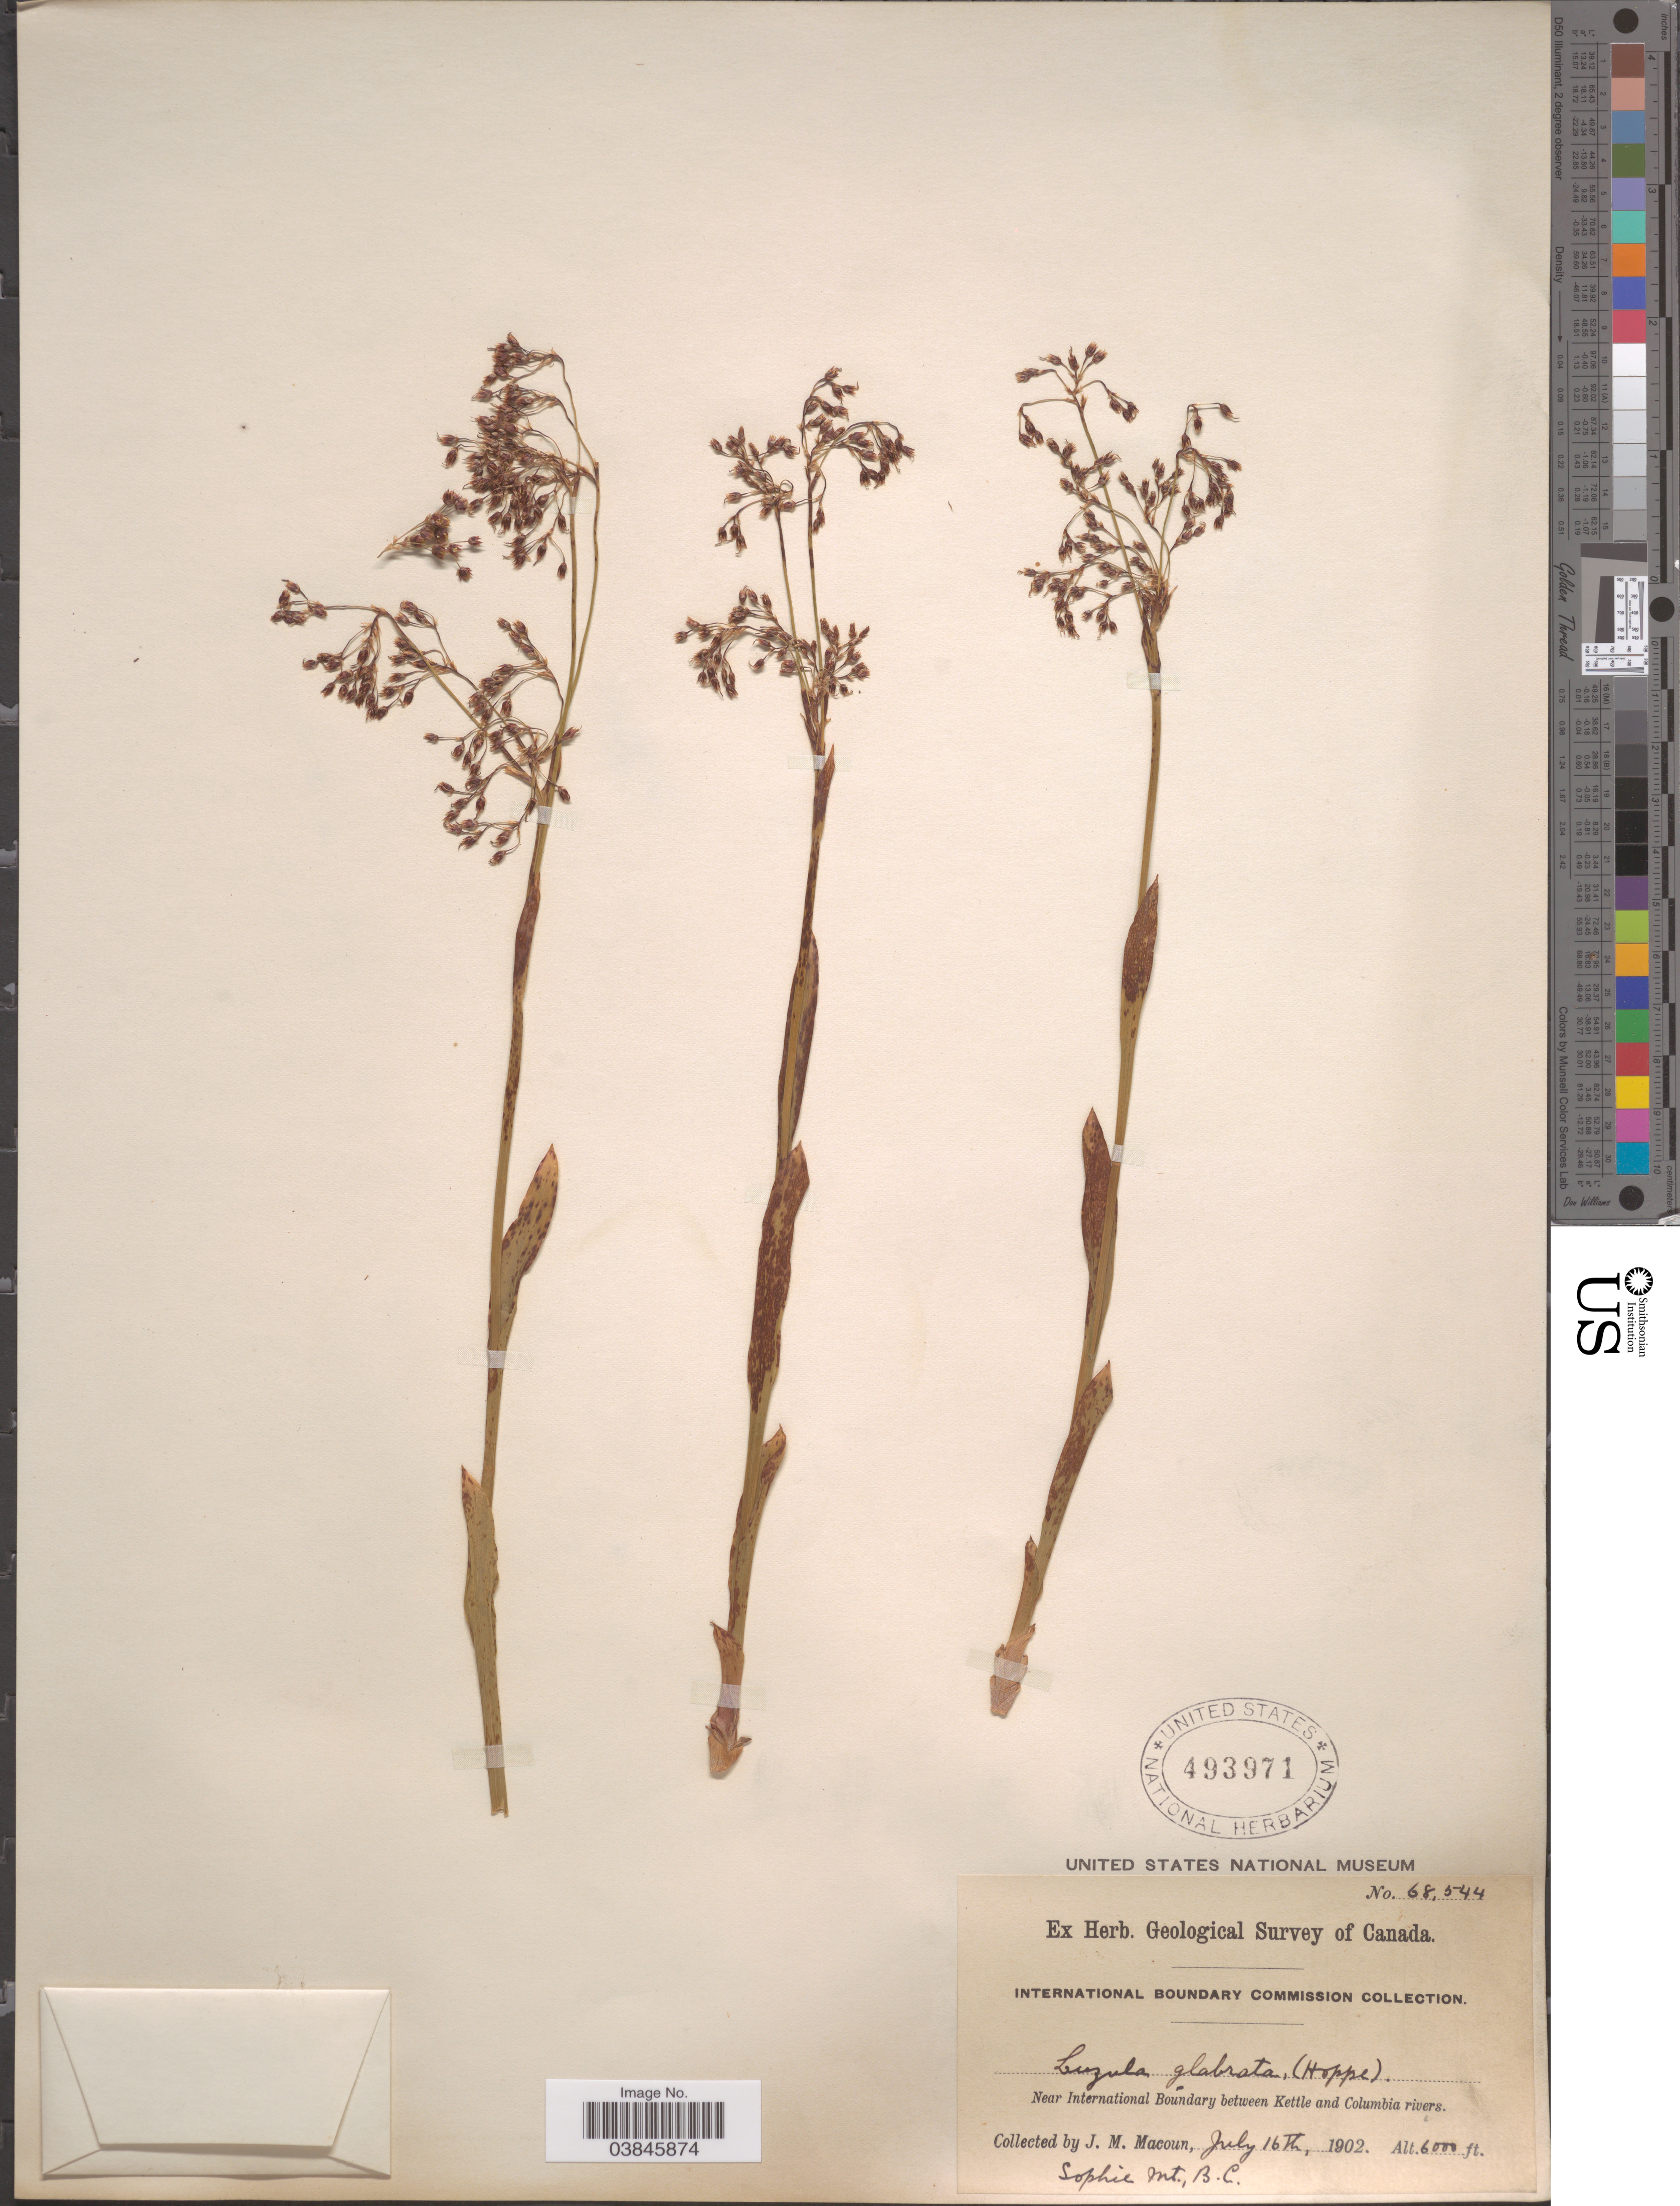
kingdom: Plantae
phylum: Tracheophyta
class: Liliopsida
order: Poales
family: Juncaceae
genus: Luzula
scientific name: Luzula glabrata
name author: (Hoppe) Desv.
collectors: J. M. Macoun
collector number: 68544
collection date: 1902-07-16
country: Canada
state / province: British Columbia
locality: Near International Boundary between Kettle and Columbia rivers. Sophie Mt.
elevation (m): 1829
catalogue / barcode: US 493971